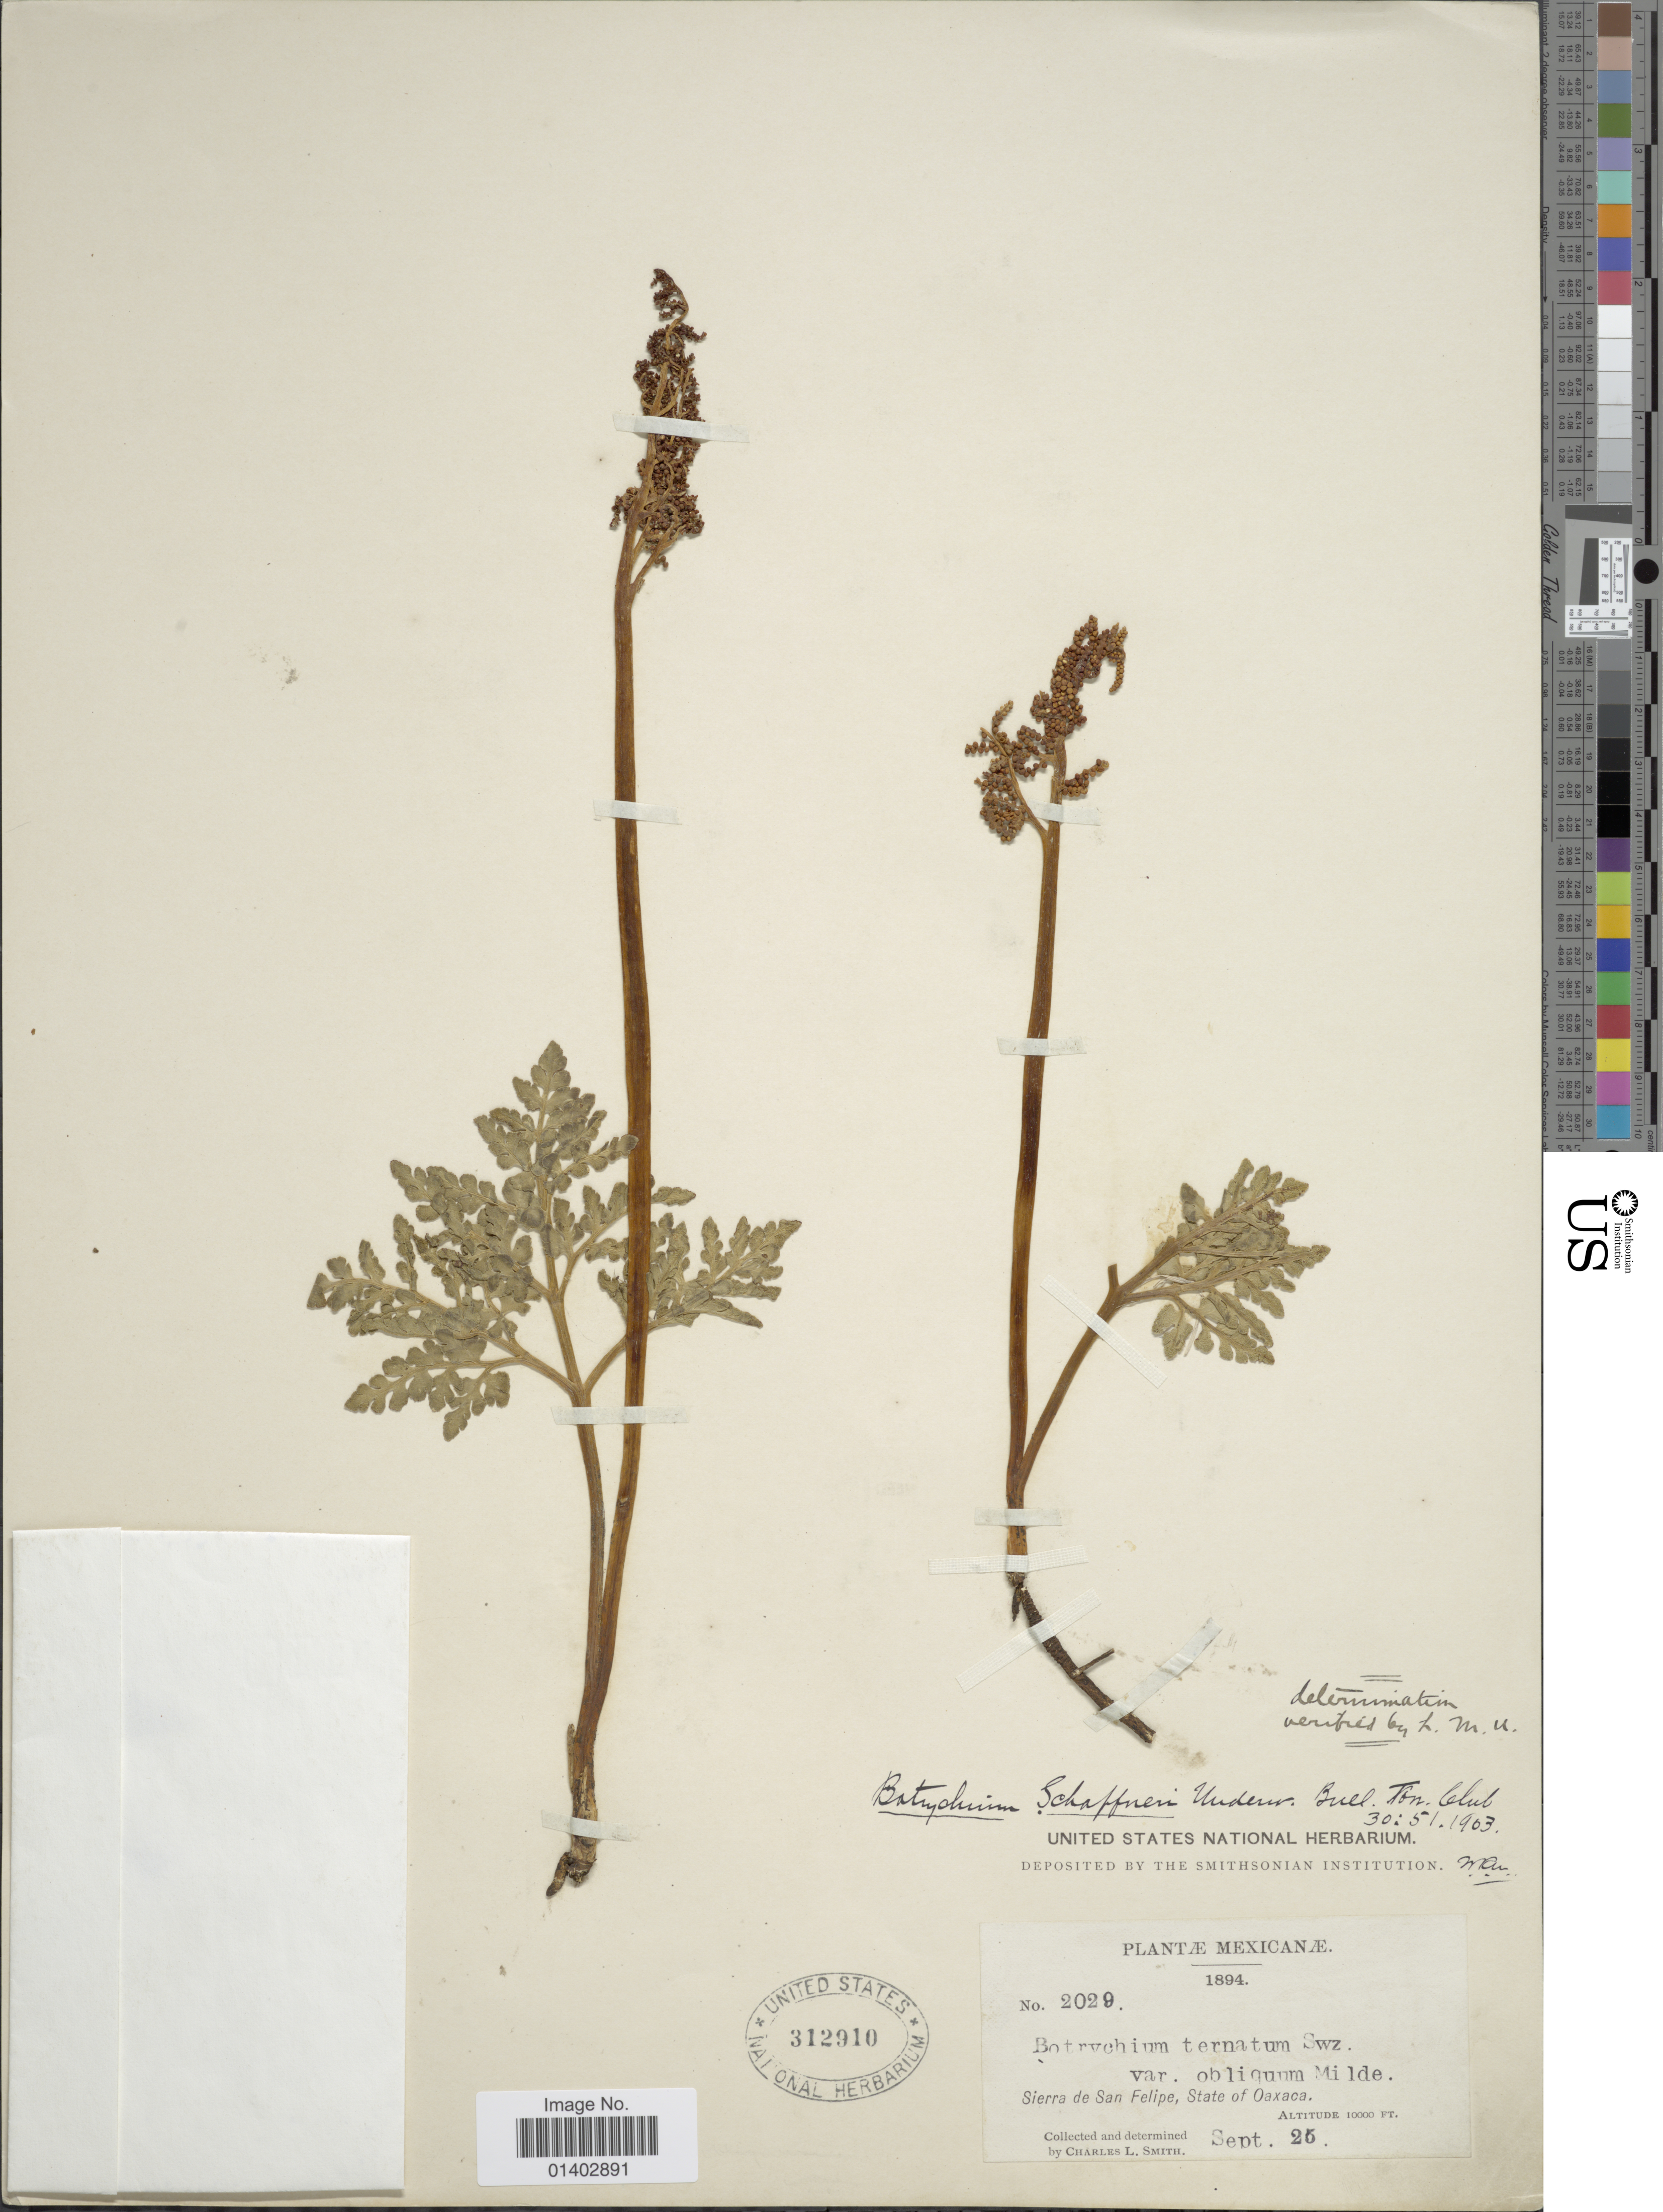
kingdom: Plantae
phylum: Tracheophyta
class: Polypodiopsida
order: Ophioglossales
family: Ophioglossaceae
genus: Botrychium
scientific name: Botrychium schaffneri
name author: Underw.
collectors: C. L. Smith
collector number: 2029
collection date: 1894-09-25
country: Mexico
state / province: Oaxaca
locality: Sierra de San Felipe, State of Oaxaca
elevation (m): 3048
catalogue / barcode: US 312910